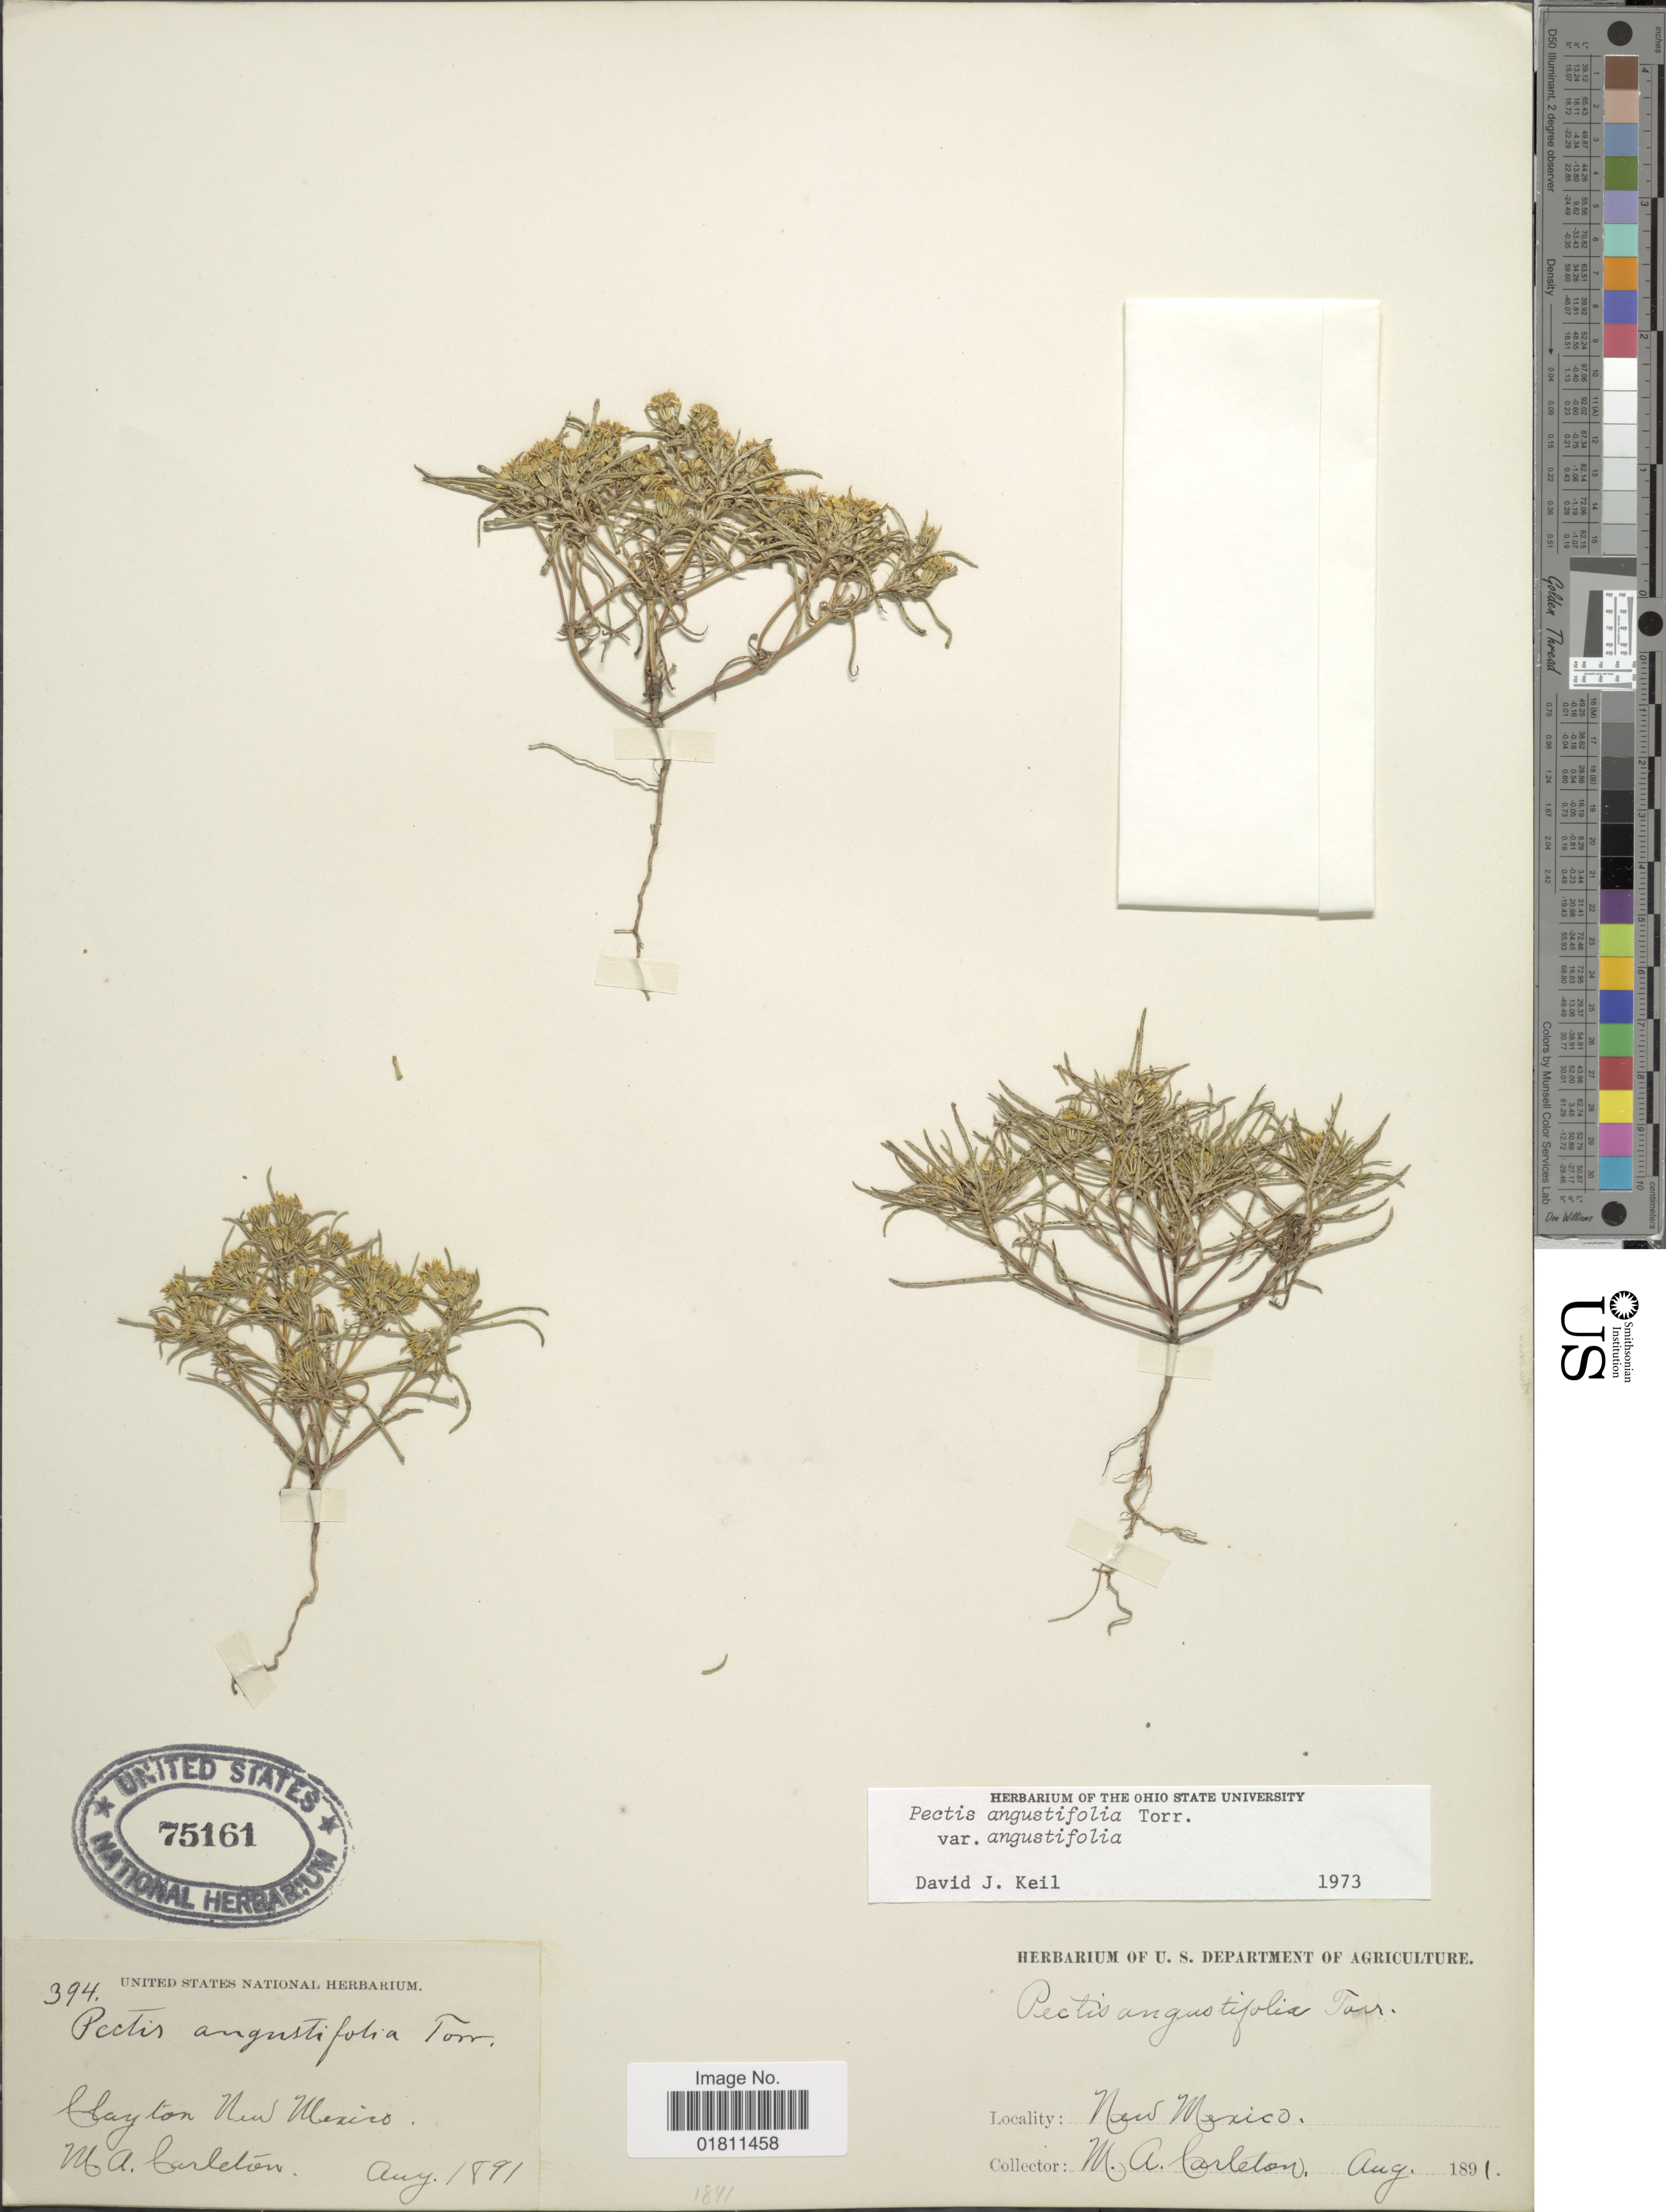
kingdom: Plantae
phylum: Tracheophyta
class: Magnoliopsida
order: Asterales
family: Asteraceae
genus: Pectis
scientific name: Pectis angustifolia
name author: Torr.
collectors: M. A. Carleton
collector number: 394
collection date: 1891-08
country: United States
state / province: New Mexico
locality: Clayton New Mexico.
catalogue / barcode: US 75161